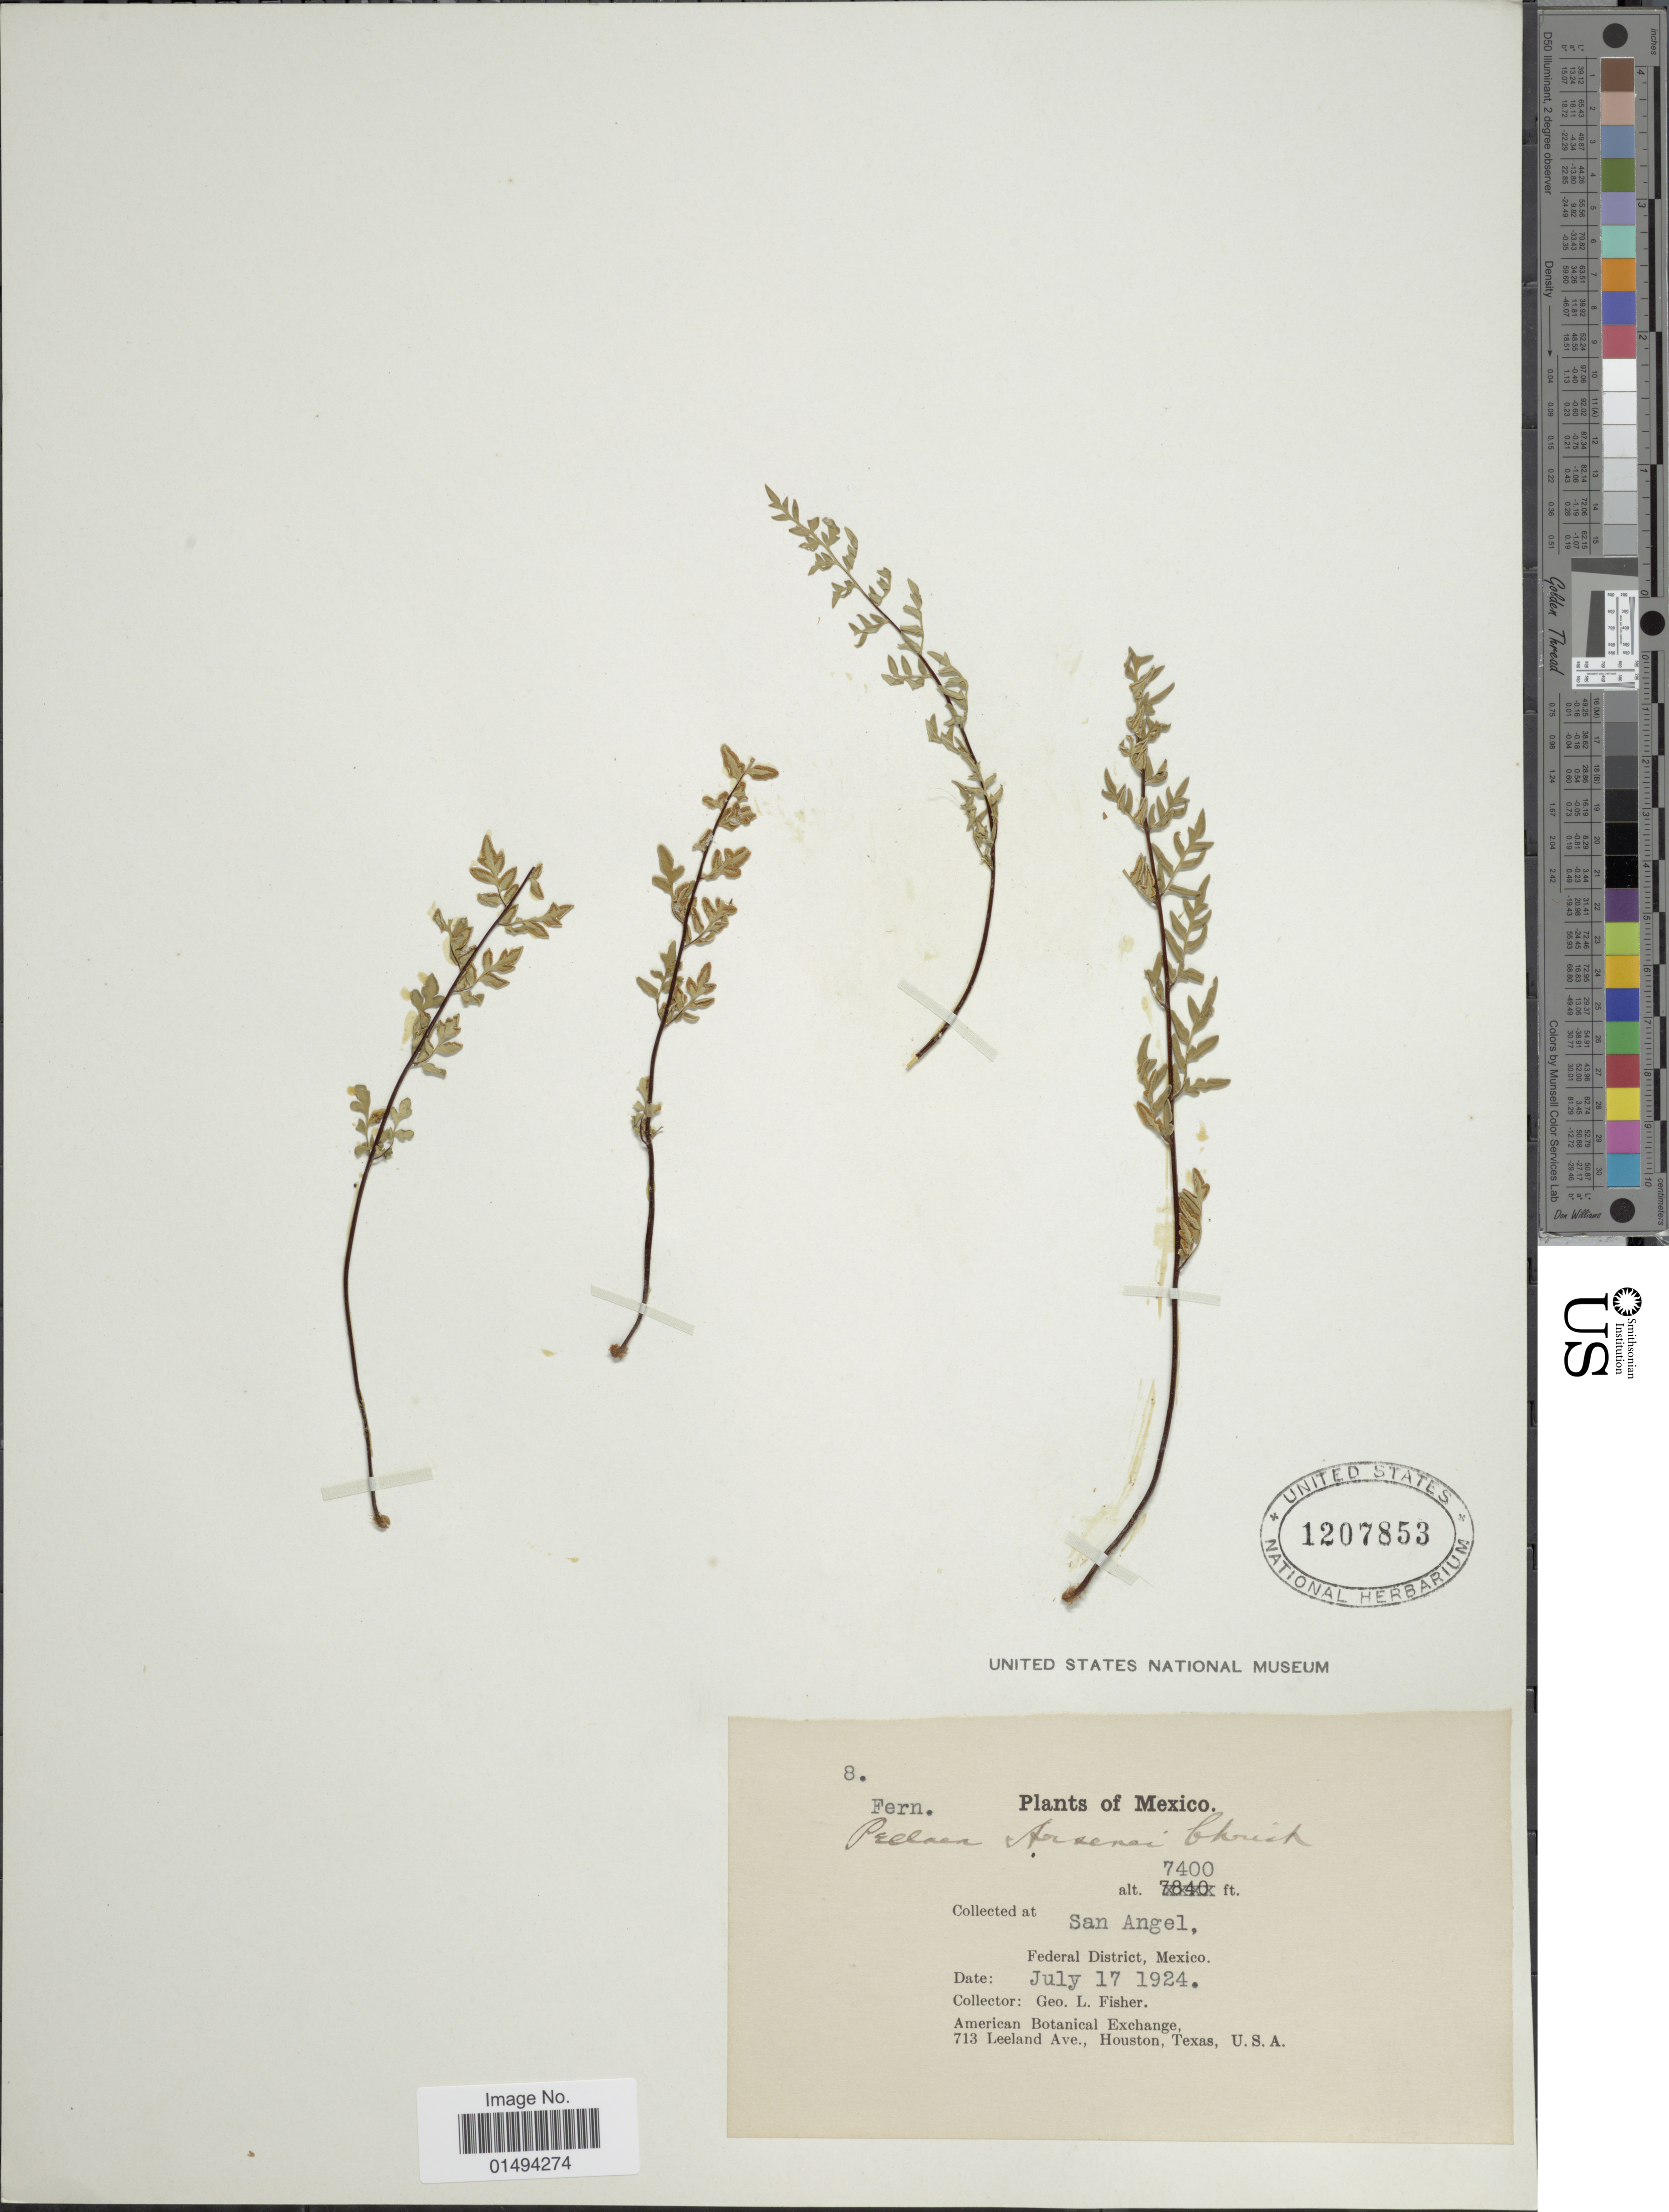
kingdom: Plantae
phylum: Tracheophyta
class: Polypodiopsida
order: Polypodiales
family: Pteridaceae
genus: Myriopteris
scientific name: Myriopteris allosuroides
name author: (Mett.) Grusz & Windham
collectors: G. L. Fisher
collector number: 8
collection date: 1924-07-17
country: Mexico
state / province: Distrito Federal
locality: Federal District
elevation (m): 2256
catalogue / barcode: US 1207853